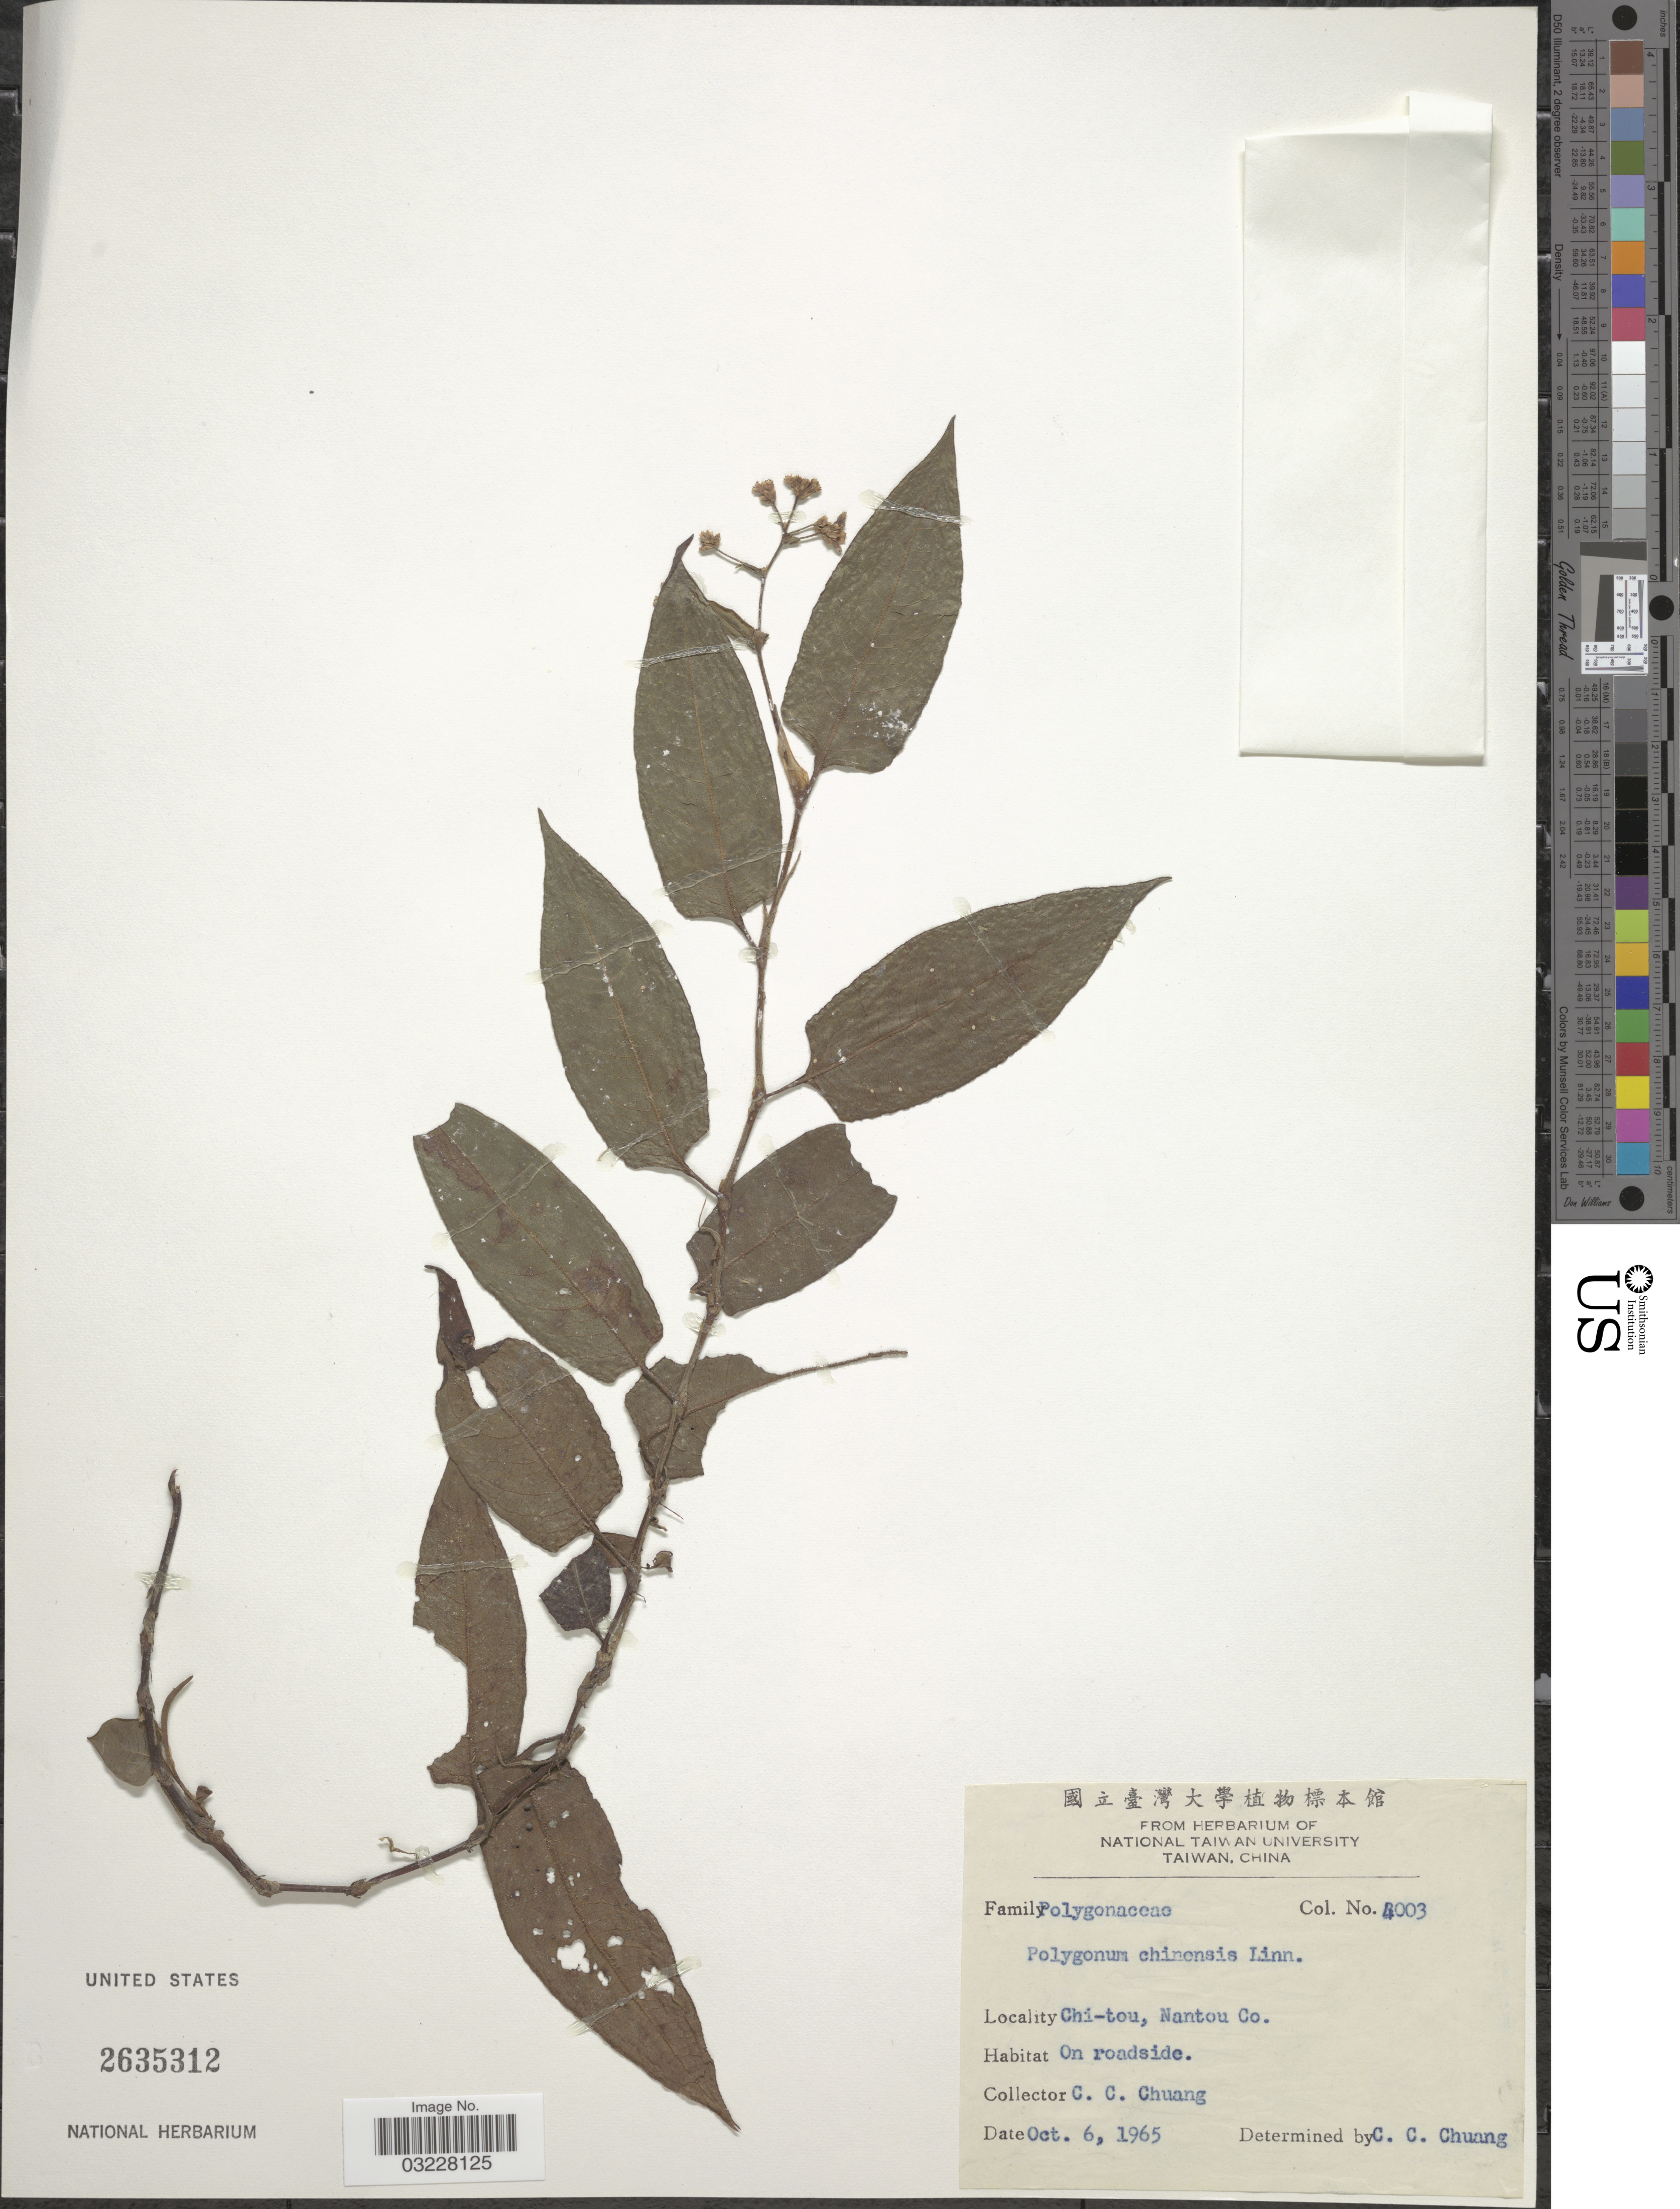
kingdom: Plantae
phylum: Tracheophyta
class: Magnoliopsida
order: Caryophyllales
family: Polygonaceae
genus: Polygonum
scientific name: Polygonum chinense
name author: L.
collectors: C. C. Chuang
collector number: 4003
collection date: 1965-10-06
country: Taiwan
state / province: Nantou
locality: Chi-tou, Nantou Co.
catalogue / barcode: US 2635312